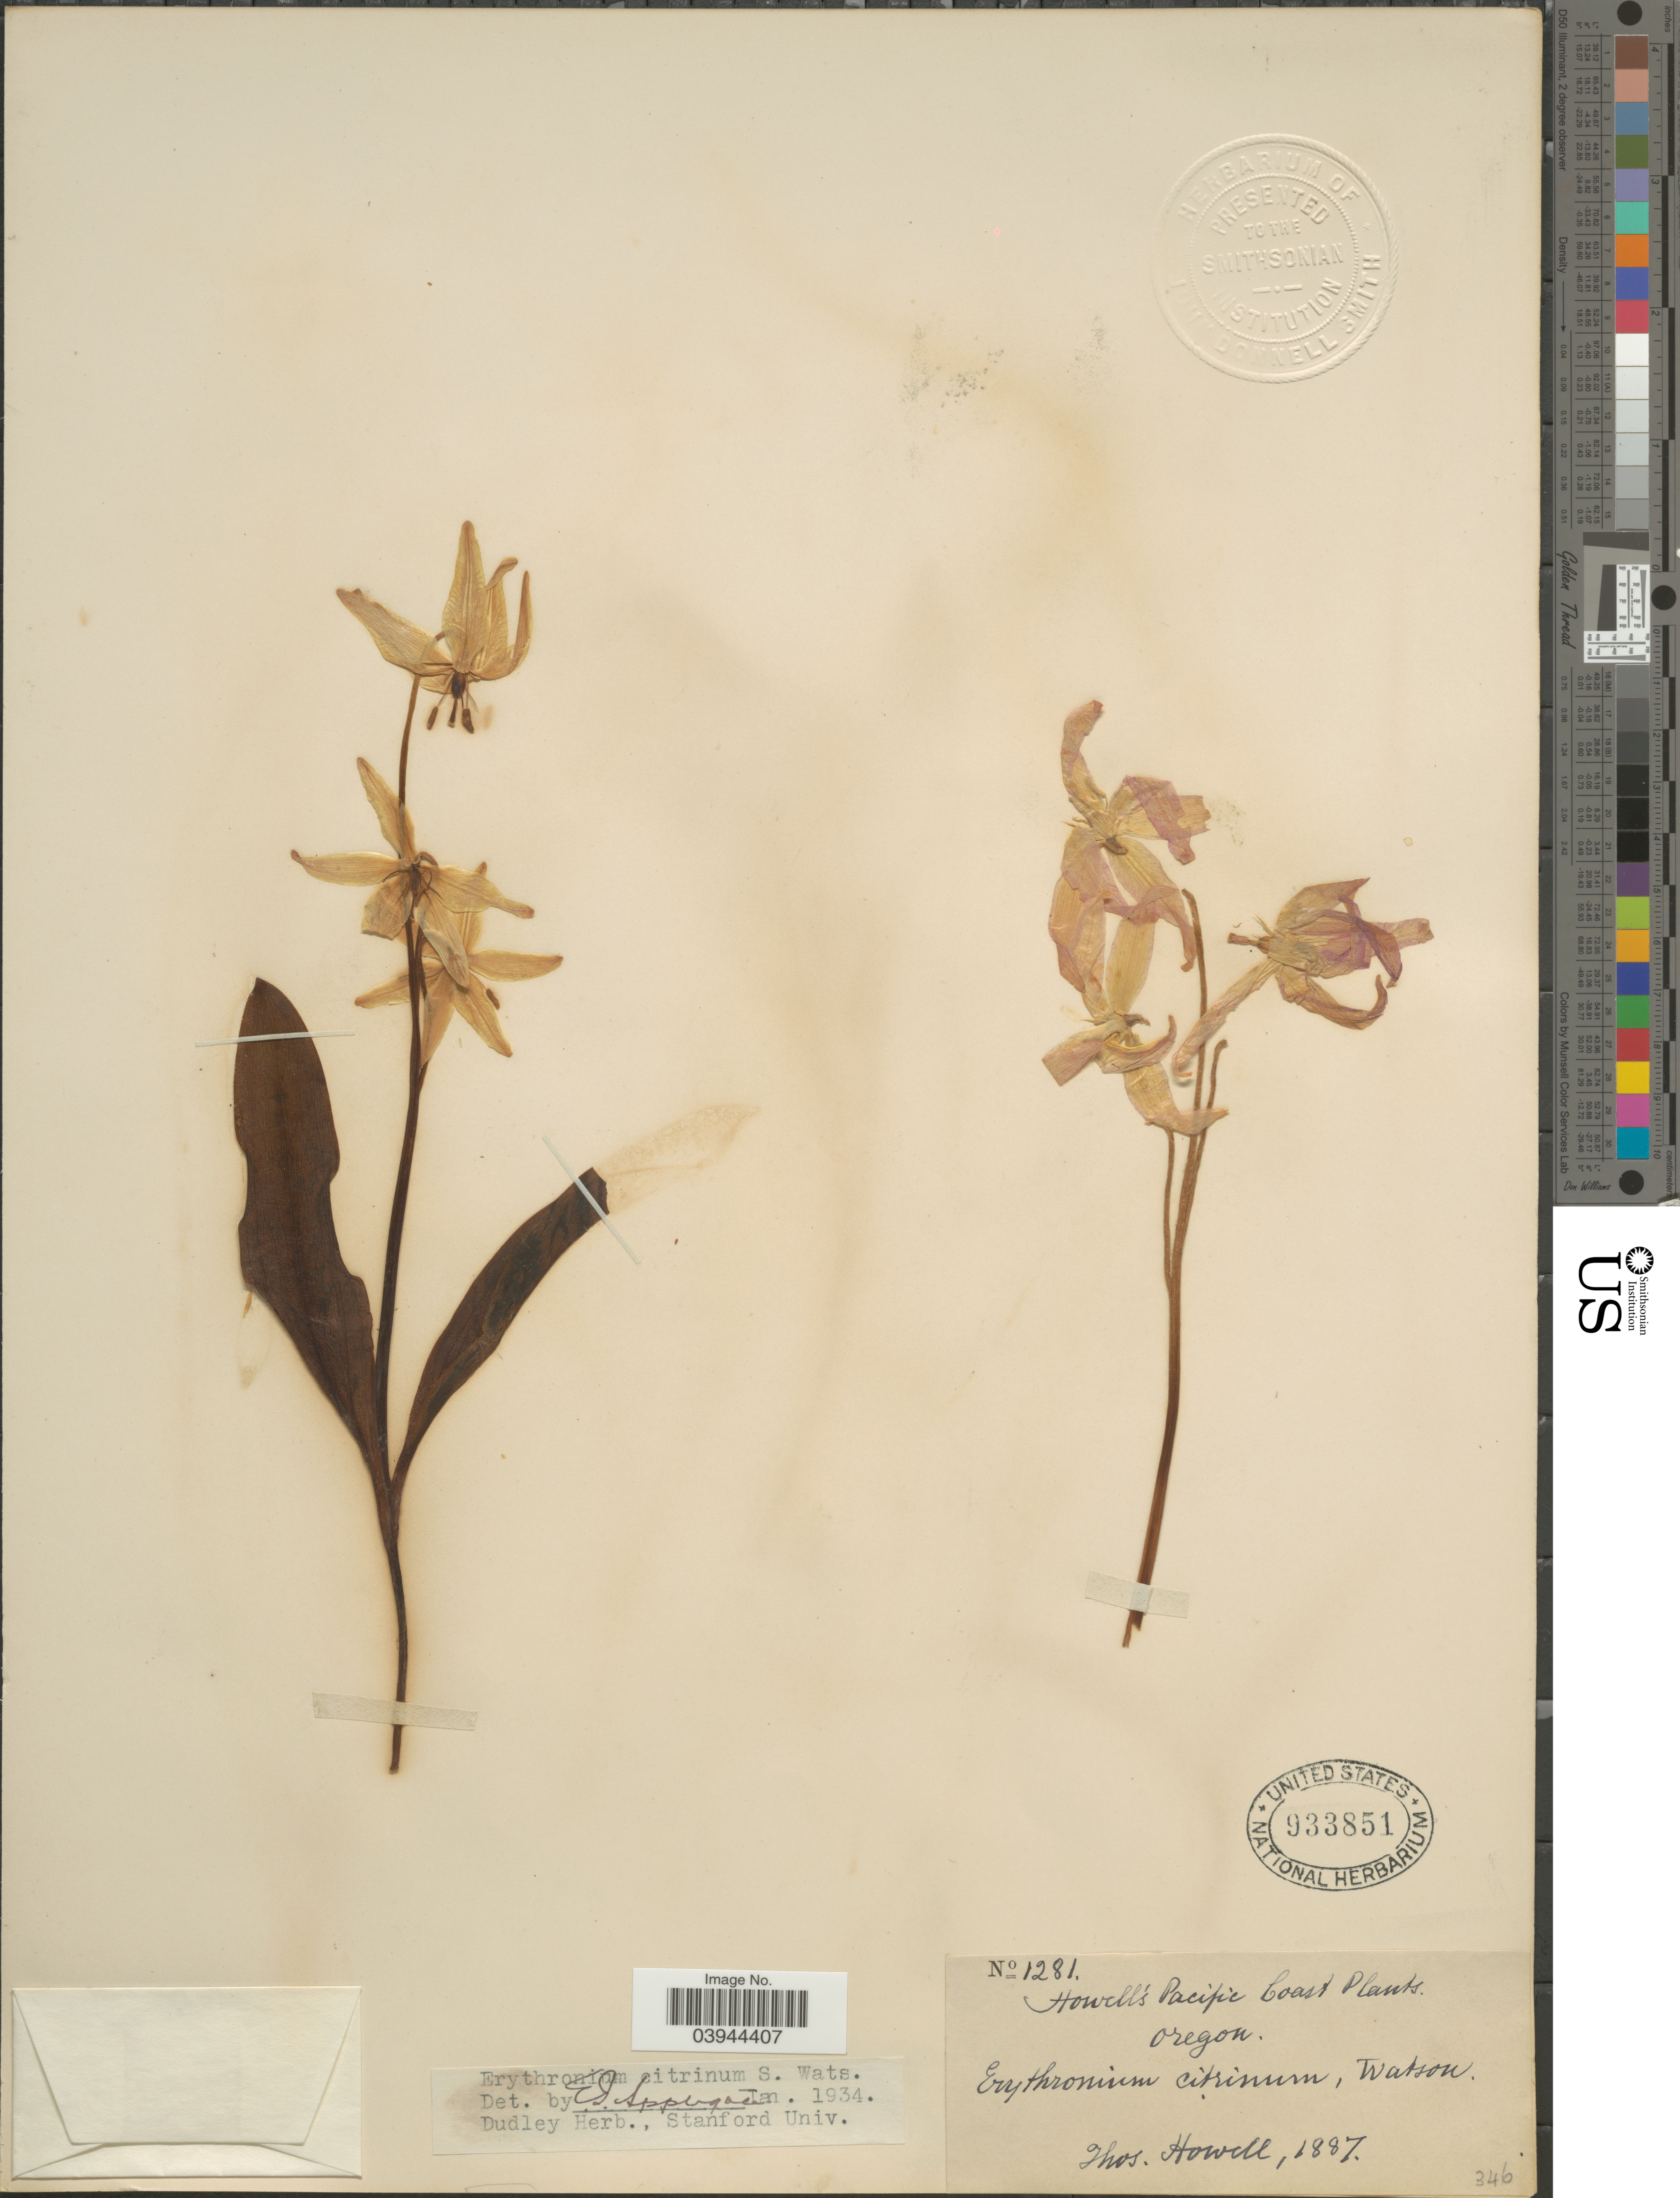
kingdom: Plantae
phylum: Tracheophyta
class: Liliopsida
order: Liliales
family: Liliaceae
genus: Erythronium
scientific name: Erythronium citrinum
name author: S. Watson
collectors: T. Howell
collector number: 1281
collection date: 1887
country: United States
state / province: Oregon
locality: Pacific Coast.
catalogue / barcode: US 933851